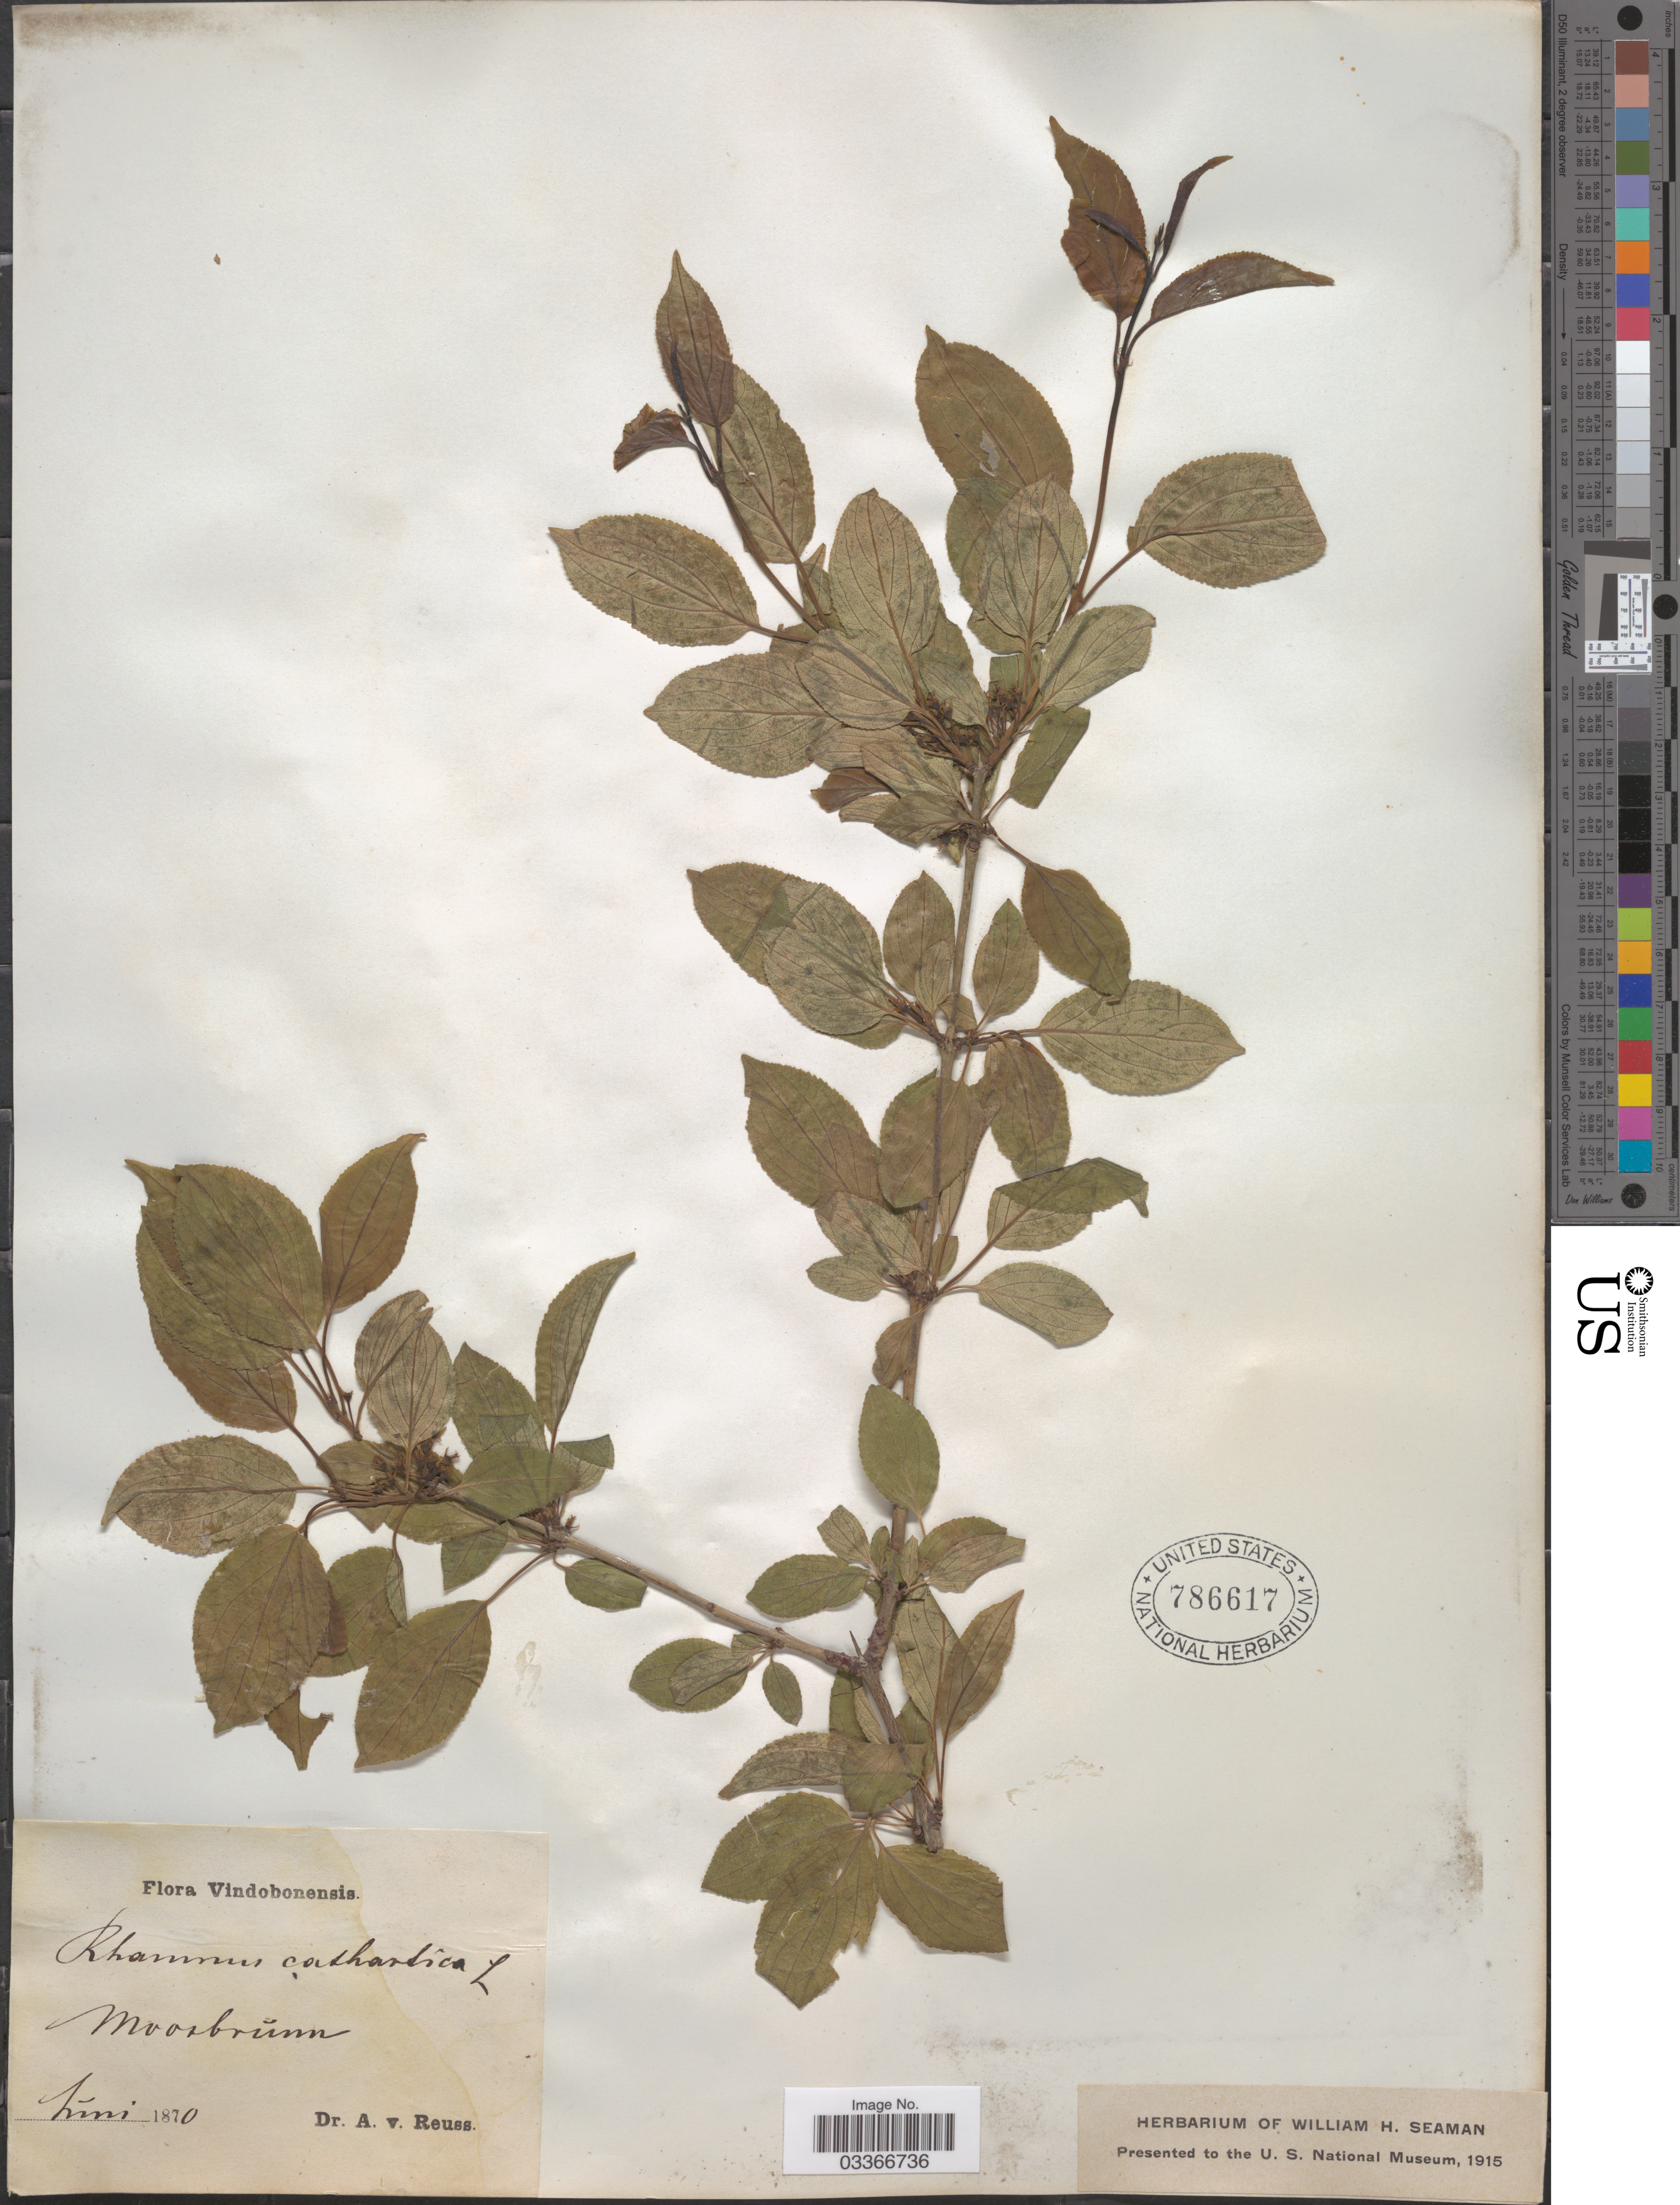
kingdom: Plantae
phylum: Tracheophyta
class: Magnoliopsida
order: Rosales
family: Rhamnaceae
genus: Rhamnus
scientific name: Rhamnus cathartica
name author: L.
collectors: A. Reuss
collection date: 1870-06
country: Austria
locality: Vindobonensis. Moosbrŭnn.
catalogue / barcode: US 786617